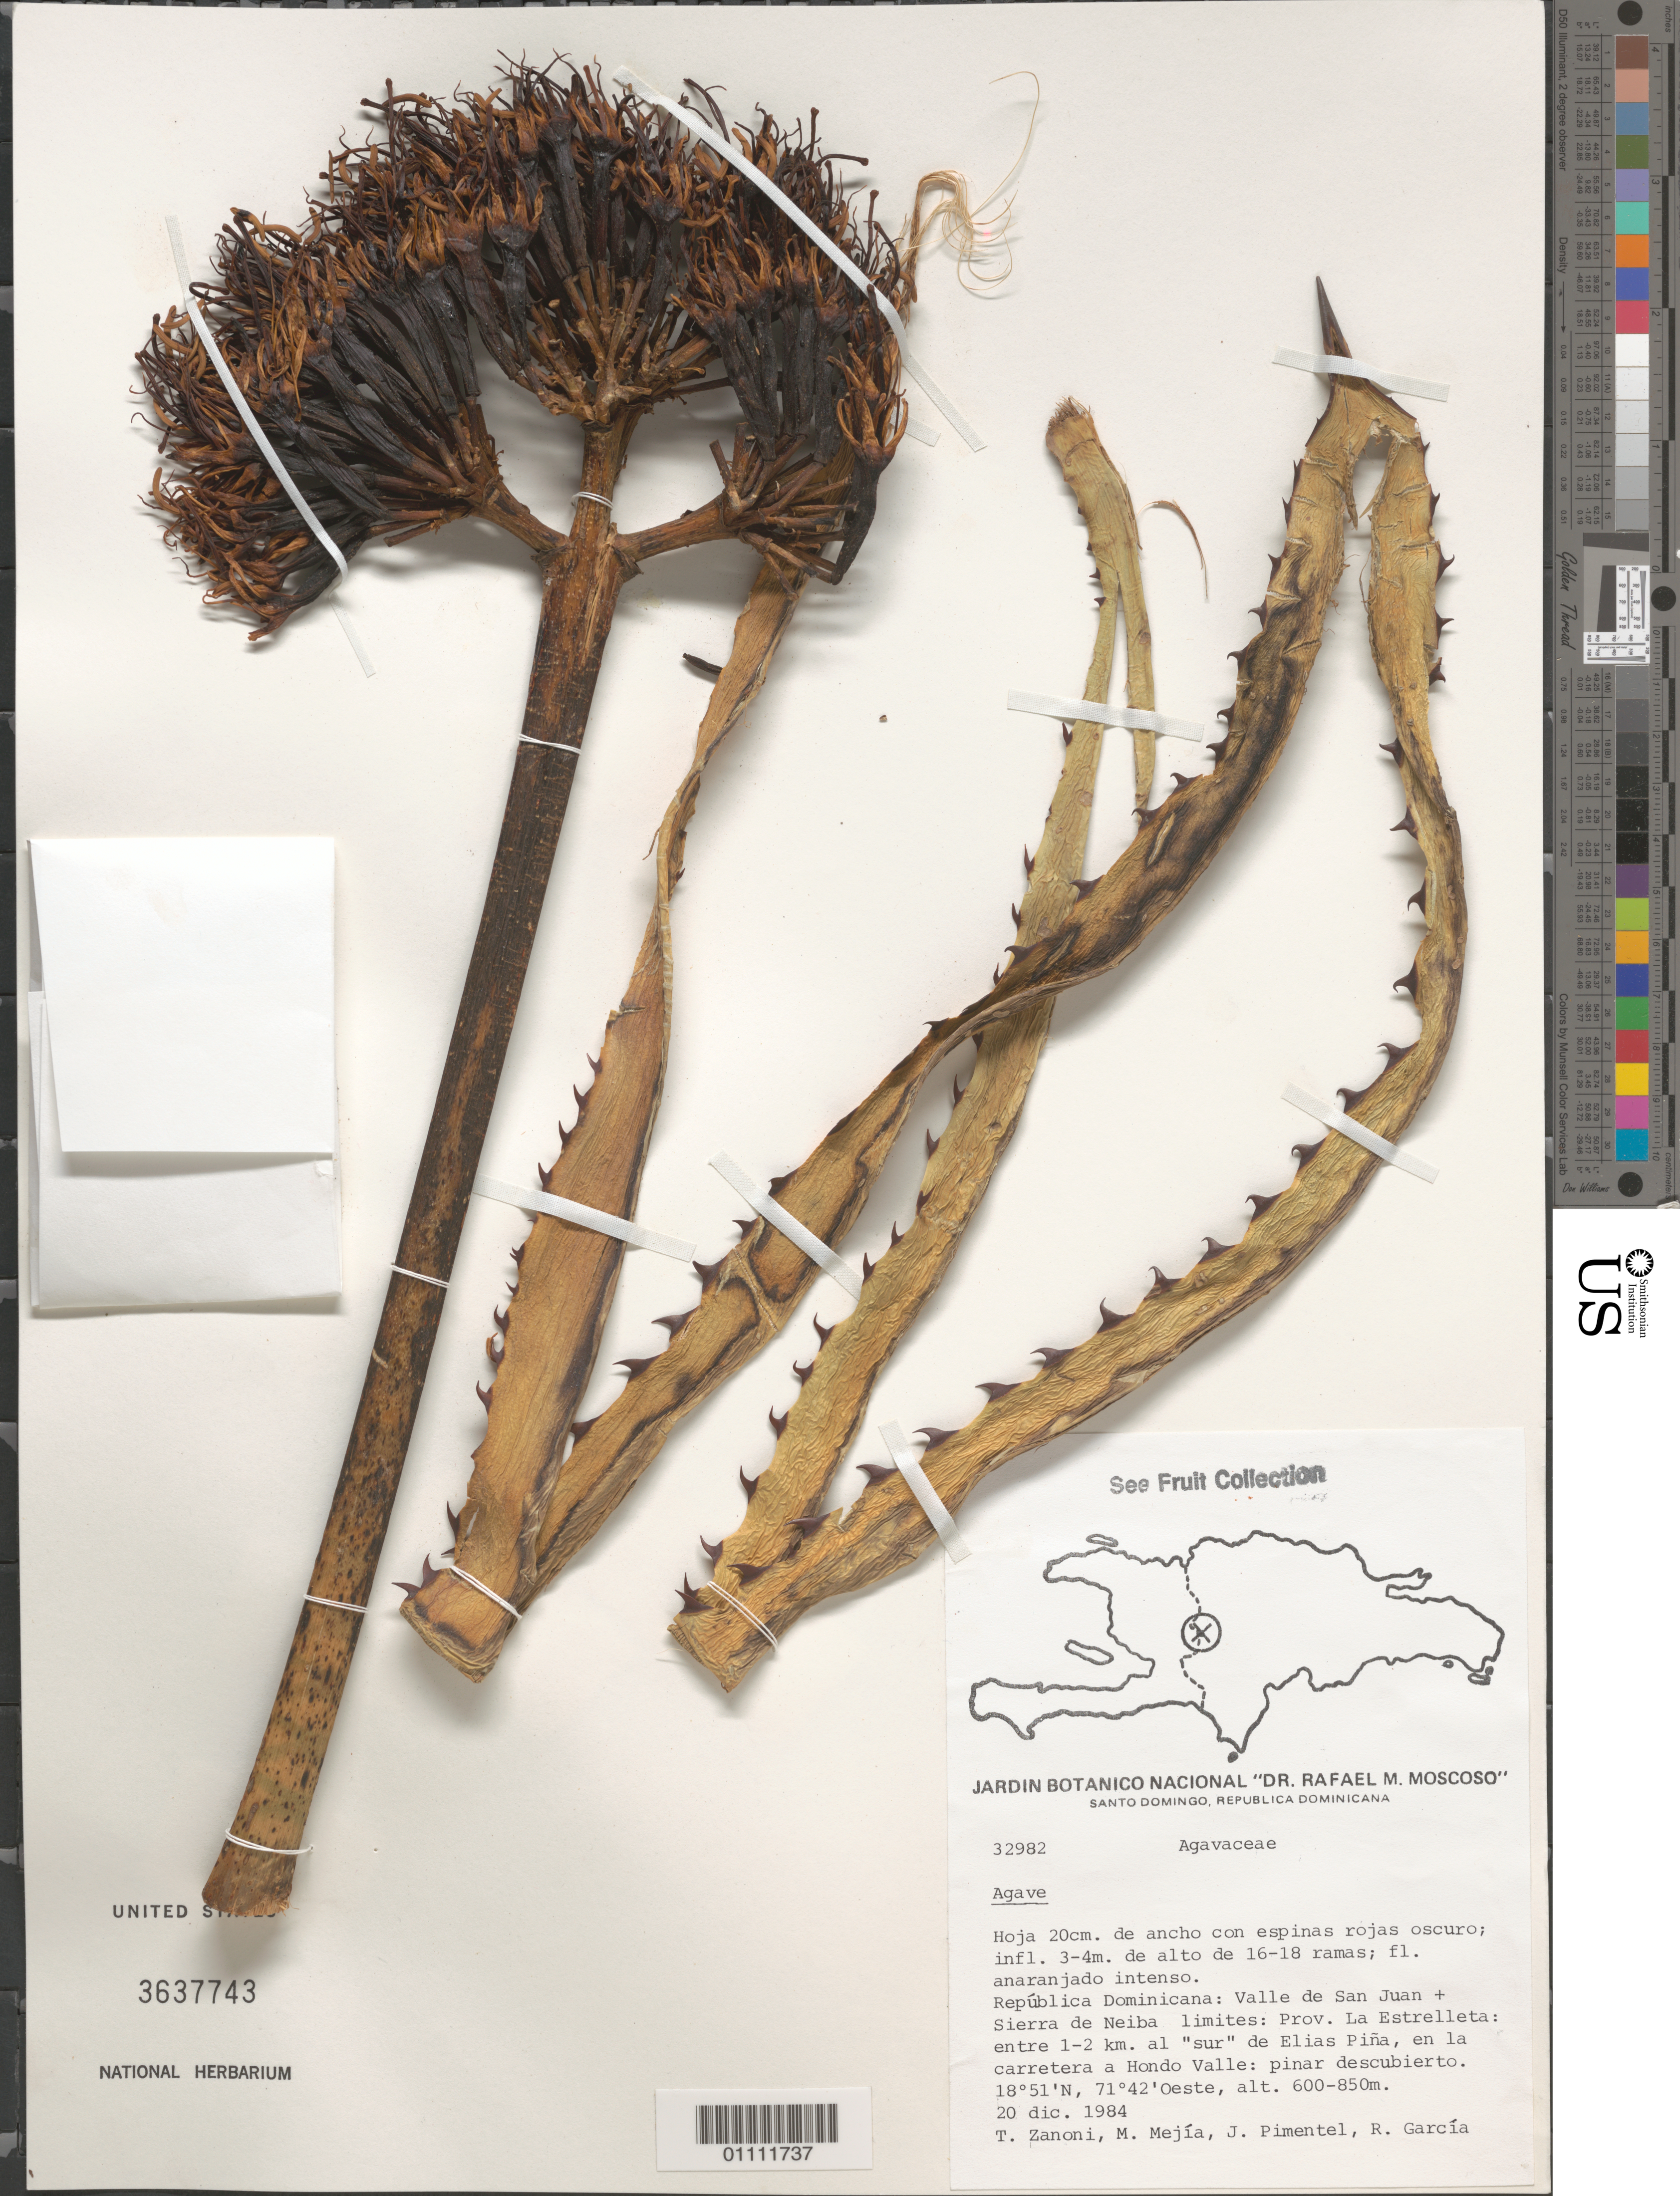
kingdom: Plantae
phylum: Tracheophyta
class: Liliopsida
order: Asparagales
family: Asparagaceae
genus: Agave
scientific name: Agave sp.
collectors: T. A. Zanoni, M. Mejia, J. Pimentel & R. G. García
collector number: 32982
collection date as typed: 20 Dec 1984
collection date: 1984-12-20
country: Dominican Republic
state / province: Elías Piña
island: Hispaniola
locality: Valle de San Juan + Sierra de Neiba limites; entre 1-2 km al "sur" de Elias Piña, en la carretera a Hondo Valle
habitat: Pinar descubierto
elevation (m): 600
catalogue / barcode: US 3637743